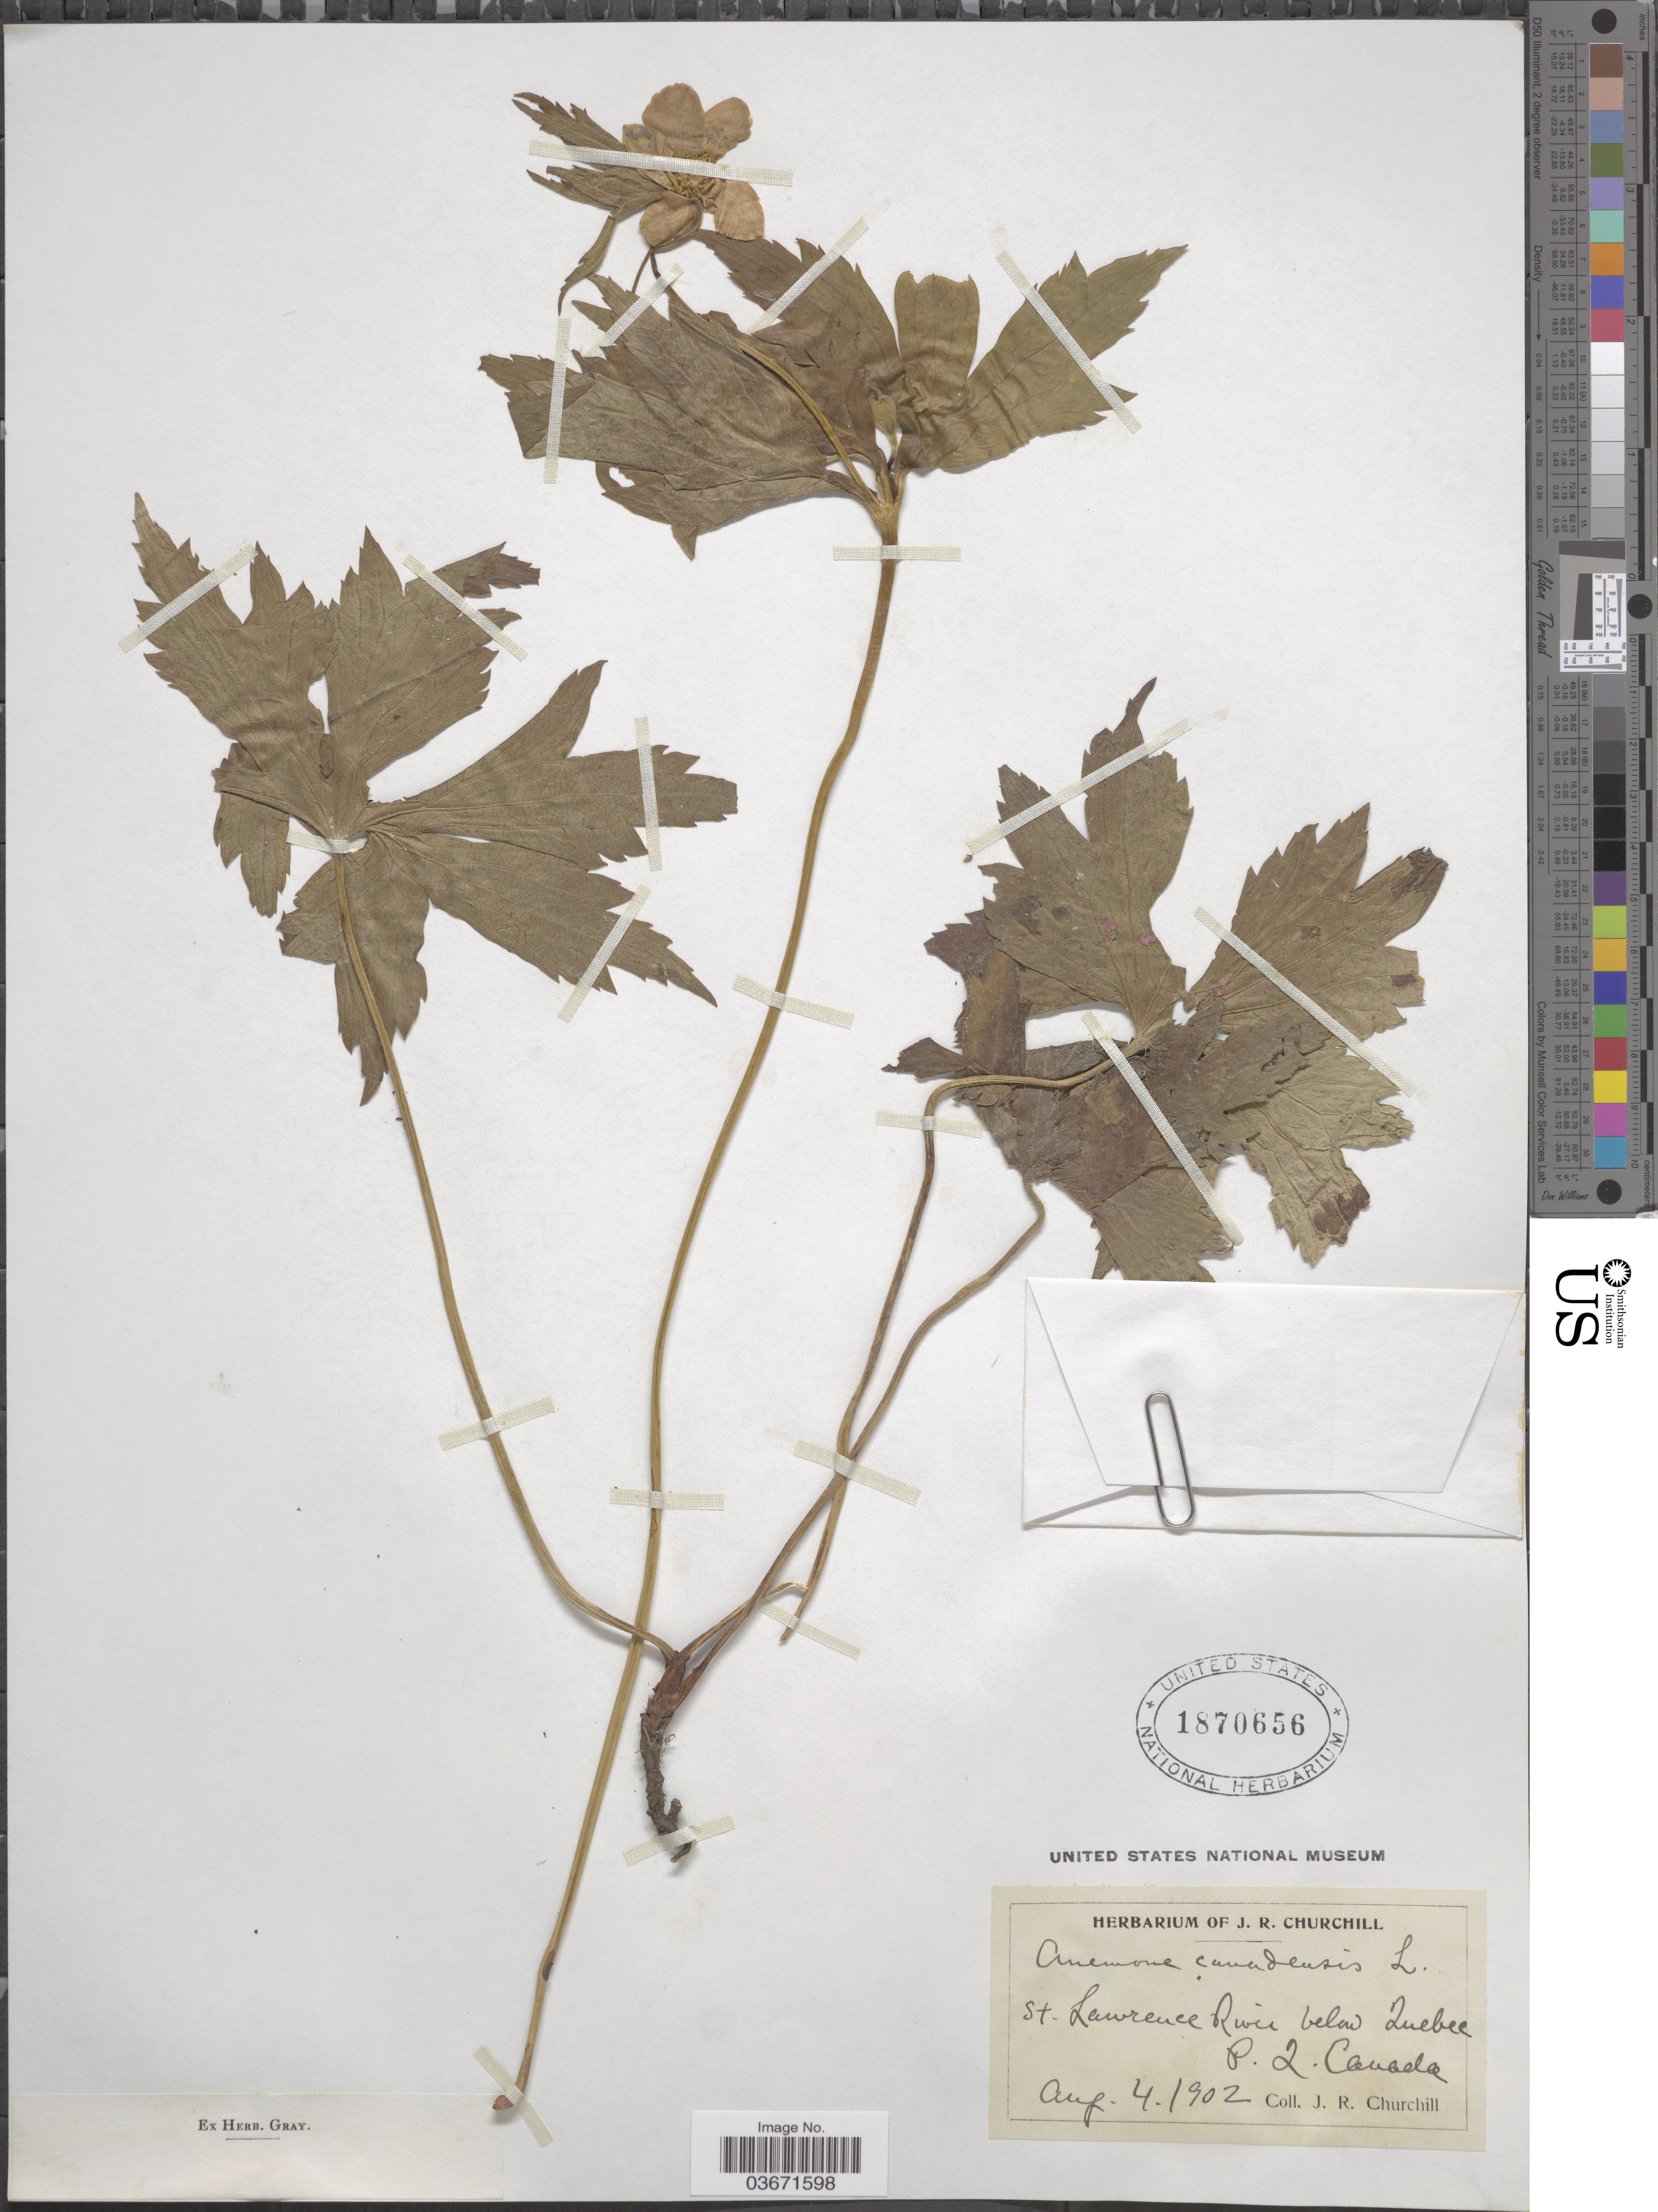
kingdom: Plantae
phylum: Tracheophyta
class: Magnoliopsida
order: Ranunculales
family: Ranunculaceae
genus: Anemone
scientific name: Anemone canadensis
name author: L.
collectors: J. Churchill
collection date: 1902-08-04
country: Canada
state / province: Quebec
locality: St. Lawrence River below Quebec. P. Q.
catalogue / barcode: US 1870656